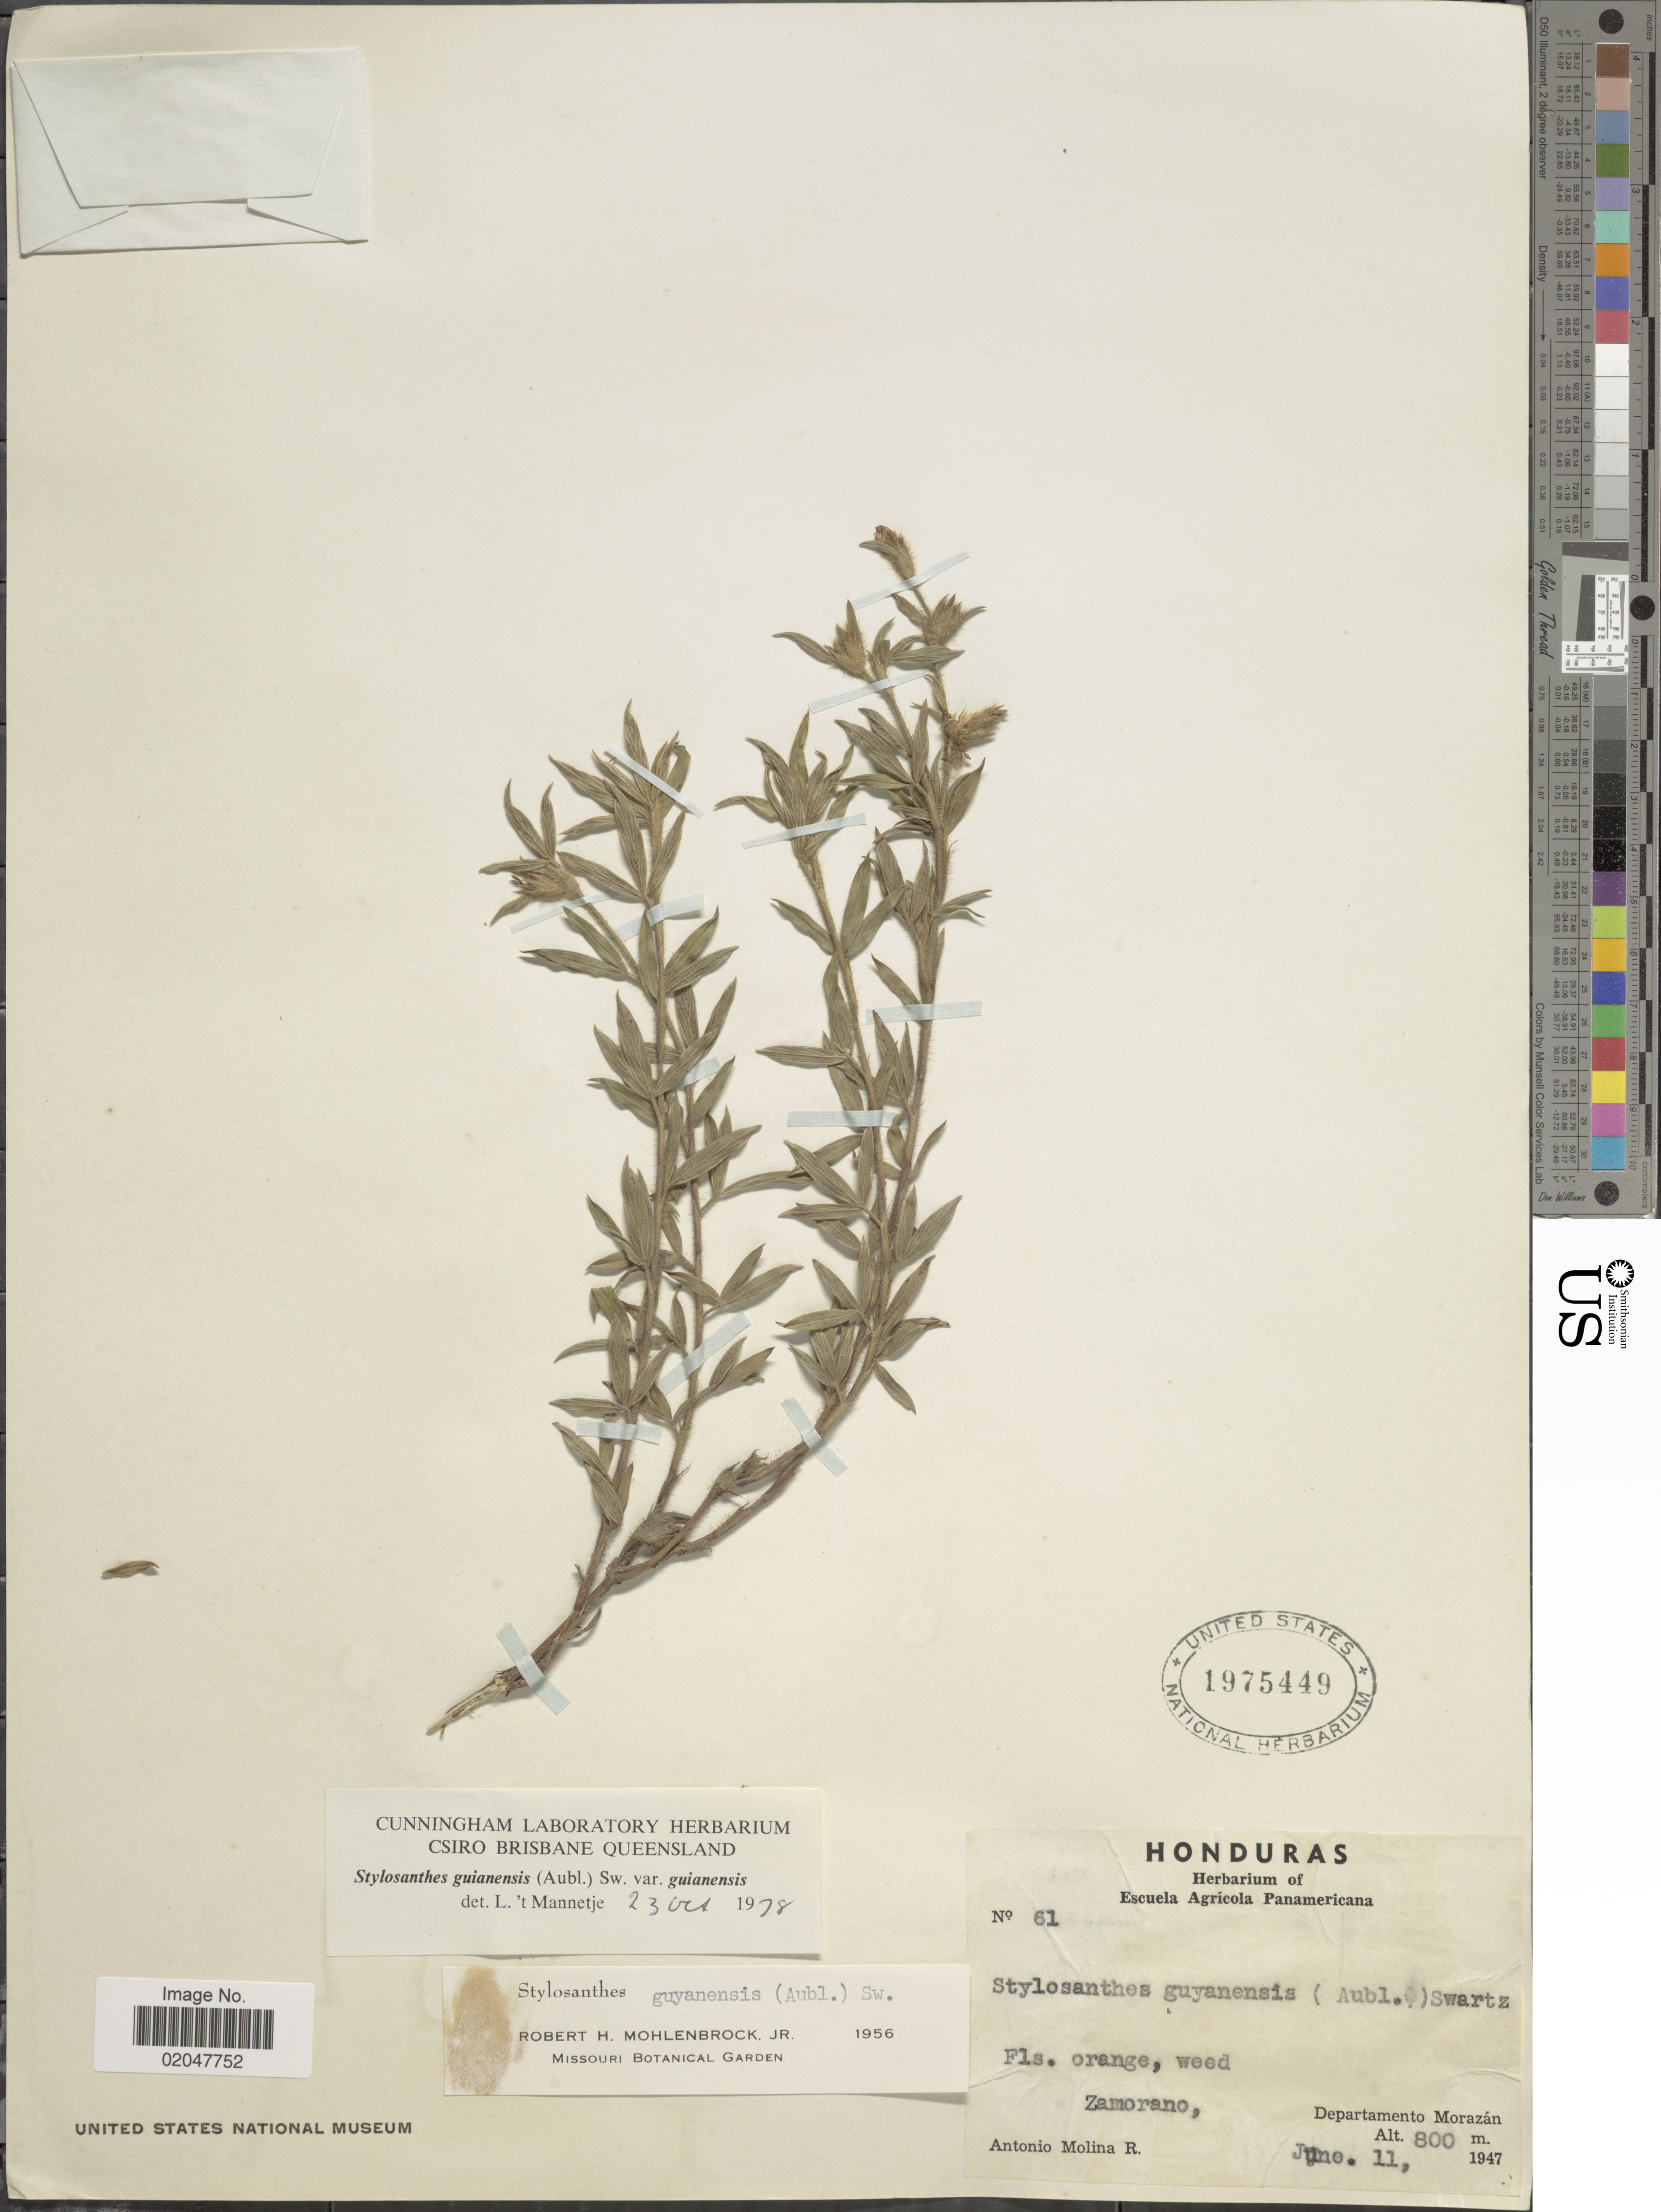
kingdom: Plantae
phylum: Tracheophyta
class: Magnoliopsida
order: Fabales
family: Fabaceae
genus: Stylosanthes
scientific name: Stylosanthes guianensis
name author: (Aubl.) Sw.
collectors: A. Molina R.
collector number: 61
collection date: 1947-06-11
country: Honduras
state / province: Fco. Morazán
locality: Zamorano, Department Morazan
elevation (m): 800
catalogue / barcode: US 1975449